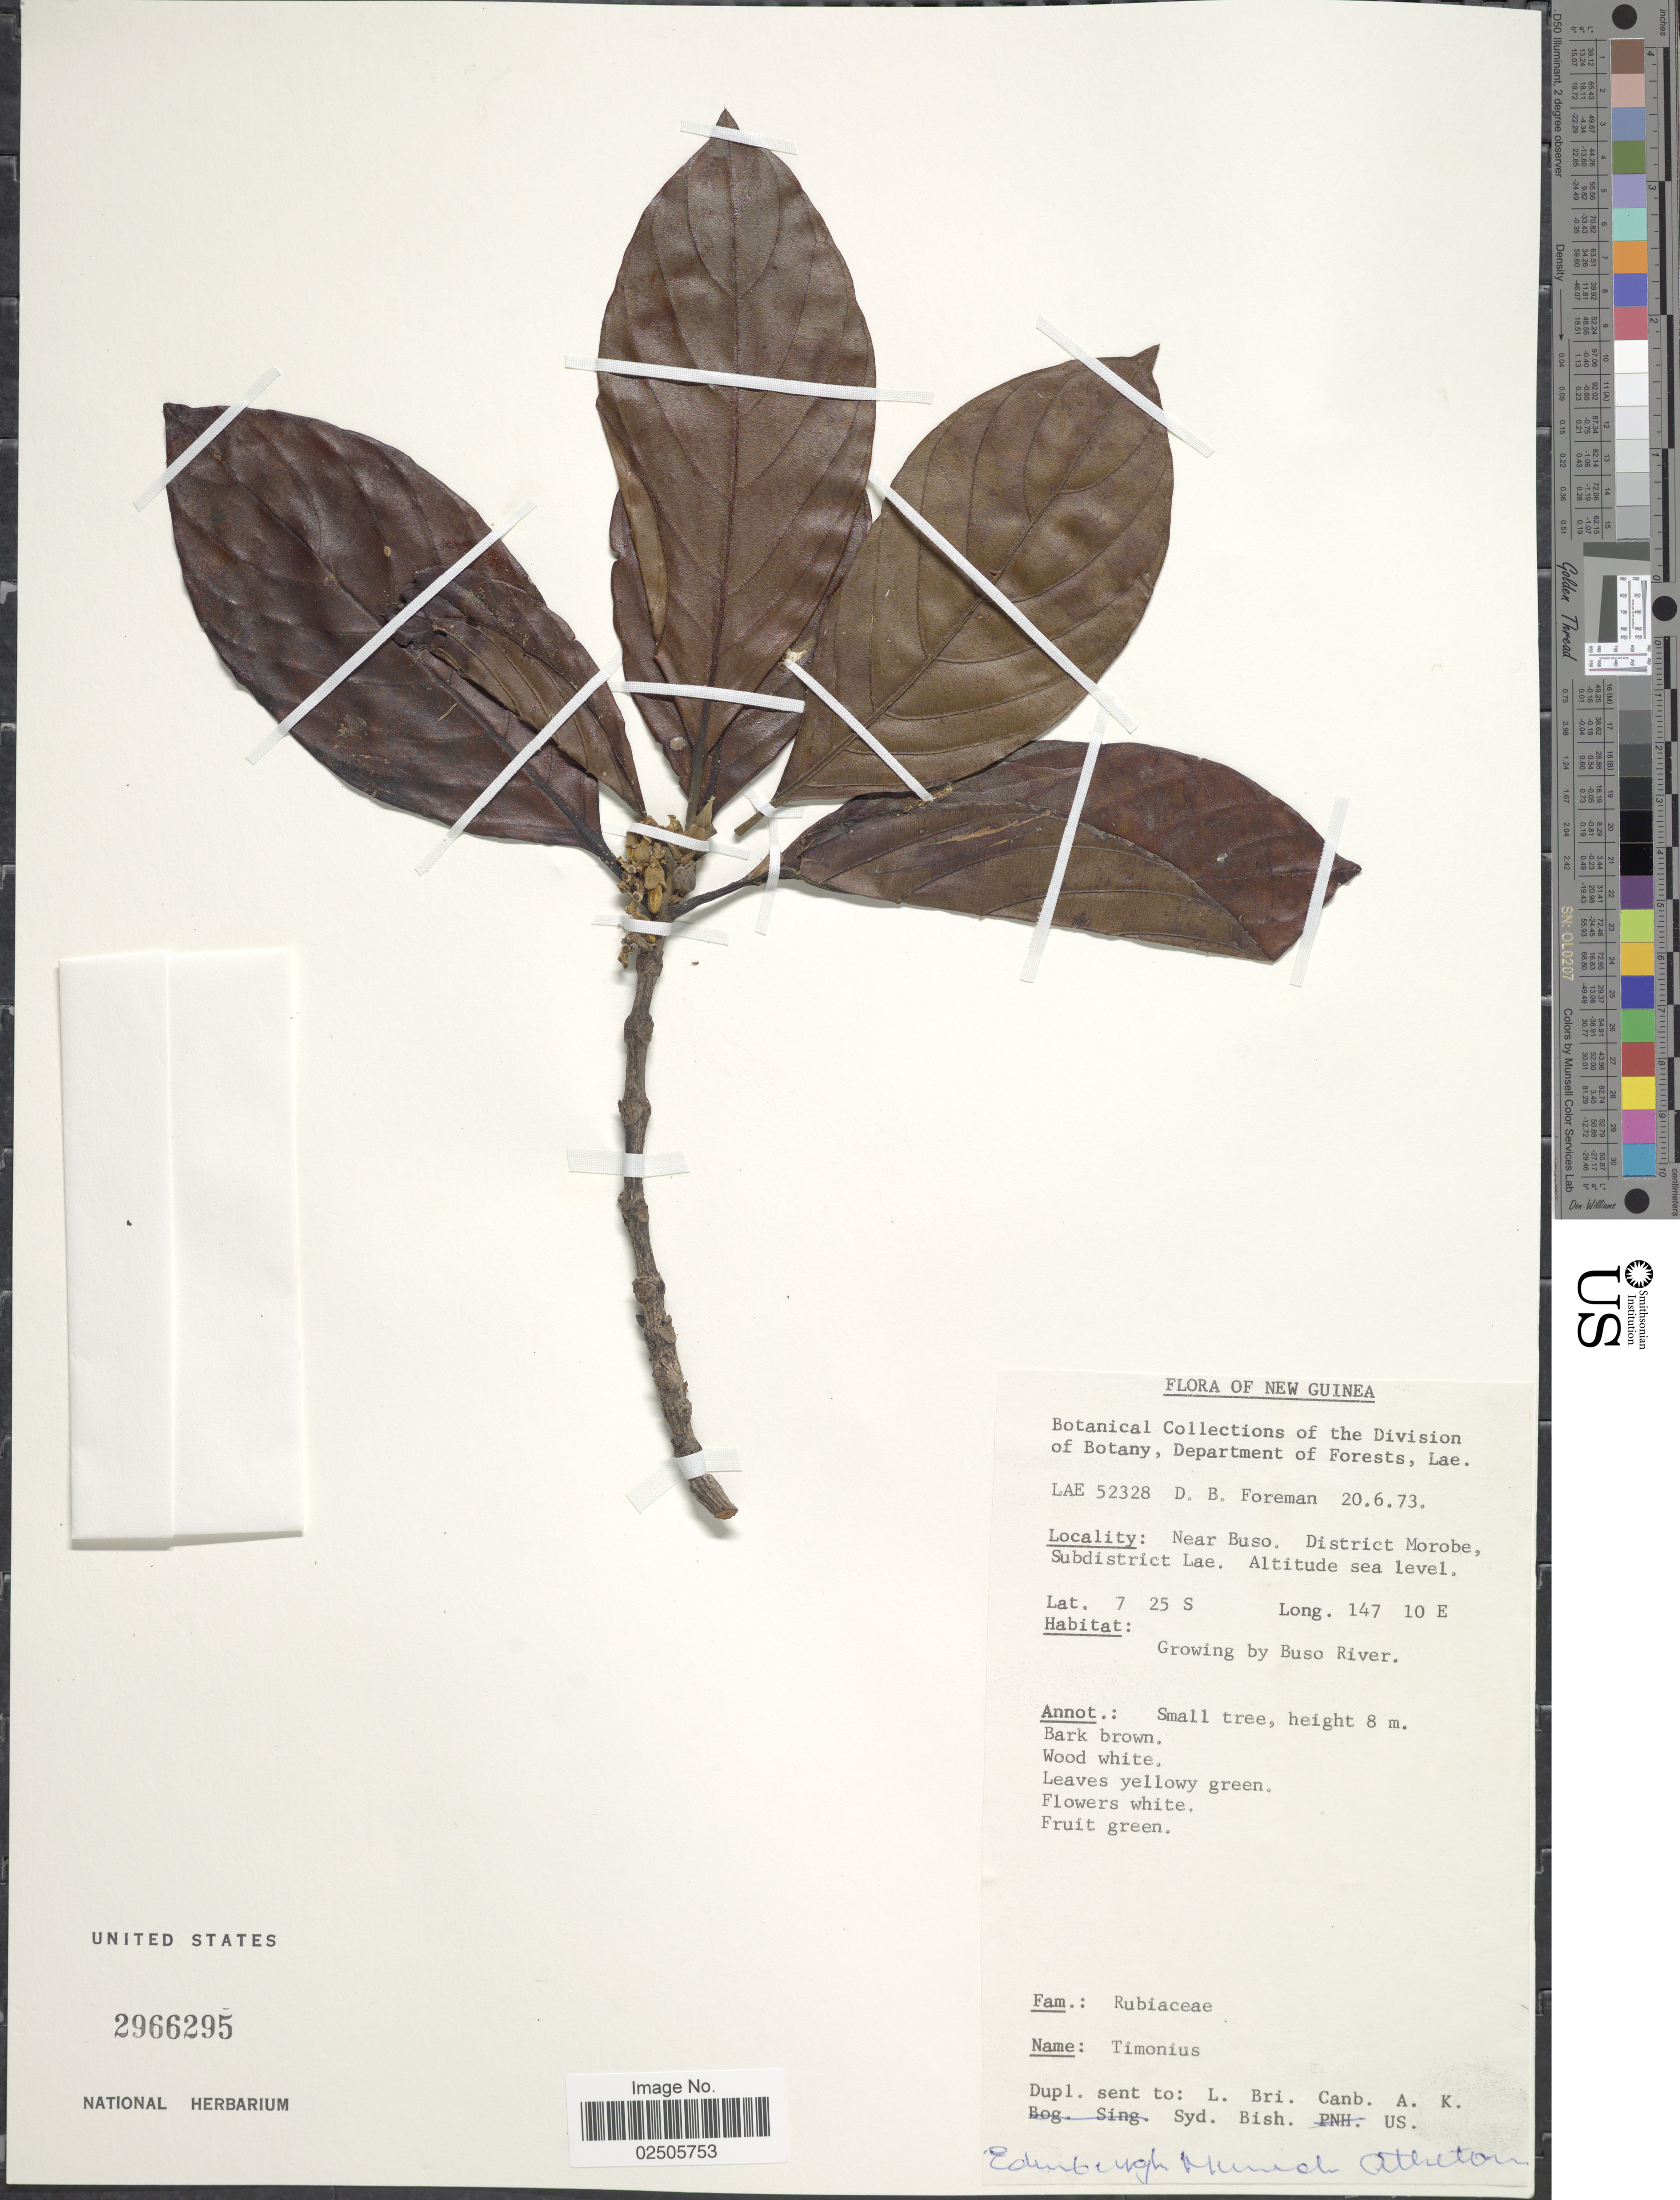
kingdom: Plantae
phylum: Tracheophyta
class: Magnoliopsida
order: Gentianales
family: Rubiaceae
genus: Timonius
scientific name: Timonius sp.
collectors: D. Foreman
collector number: LAE52328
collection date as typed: Transcribed d/m/y: 20/6/73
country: Papua New Guinea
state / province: Morobe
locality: Near Buso. District Morobe, Subdistrict Lae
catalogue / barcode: US 2966295